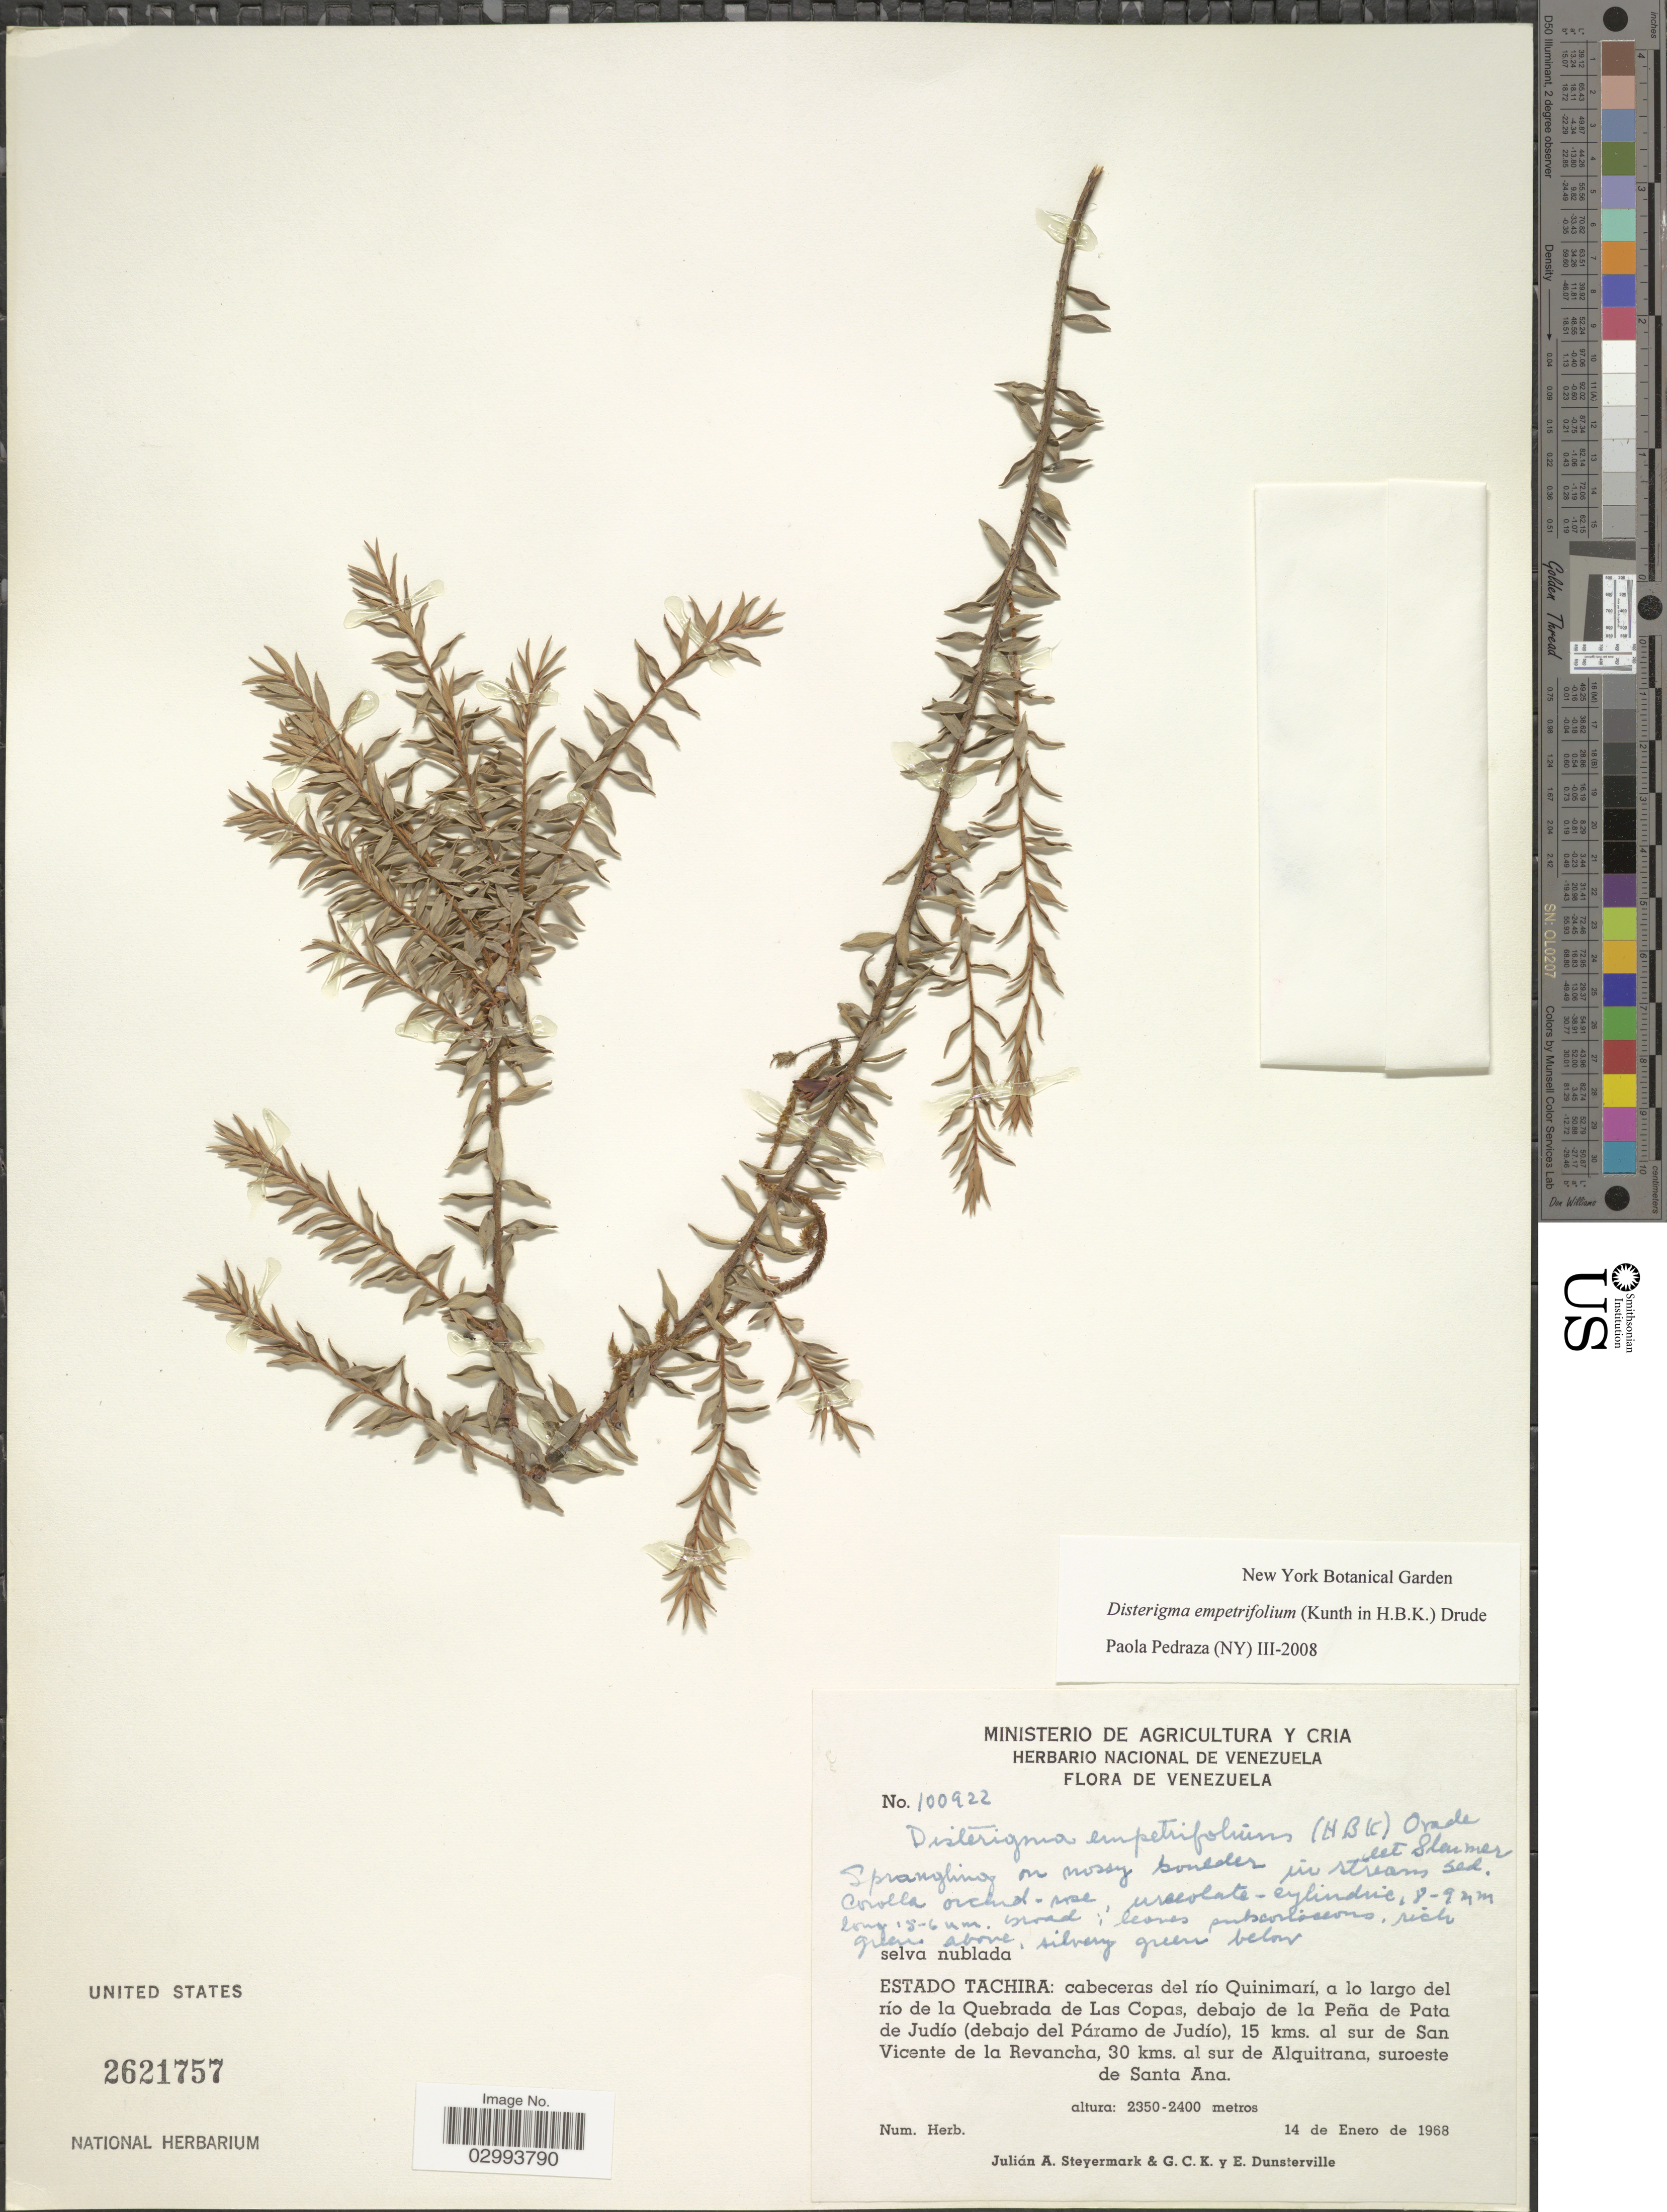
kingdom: Plantae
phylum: Tracheophyta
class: Magnoliopsida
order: Ericales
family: Ericaceae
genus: Disterigma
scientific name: Disterigma empetrifolium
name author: (Kunth) Drude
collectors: J. Steyermark, G. C. K. Dunsterville & E. Dunsterville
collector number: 100922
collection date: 1968-01-14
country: Venezuela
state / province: Tachira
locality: Cabeceras del río Quinimarí, a lo largo del río Quebrada de Las Copas, debajo de la Peña de Pata de Judío (debajo del Páramo de Judío), 15 kms. al sur de San Vicente de la Revancha, 30 kms. al sur de Alquitrana, suroeste de Santa Ana.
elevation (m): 2350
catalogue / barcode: US 2621757